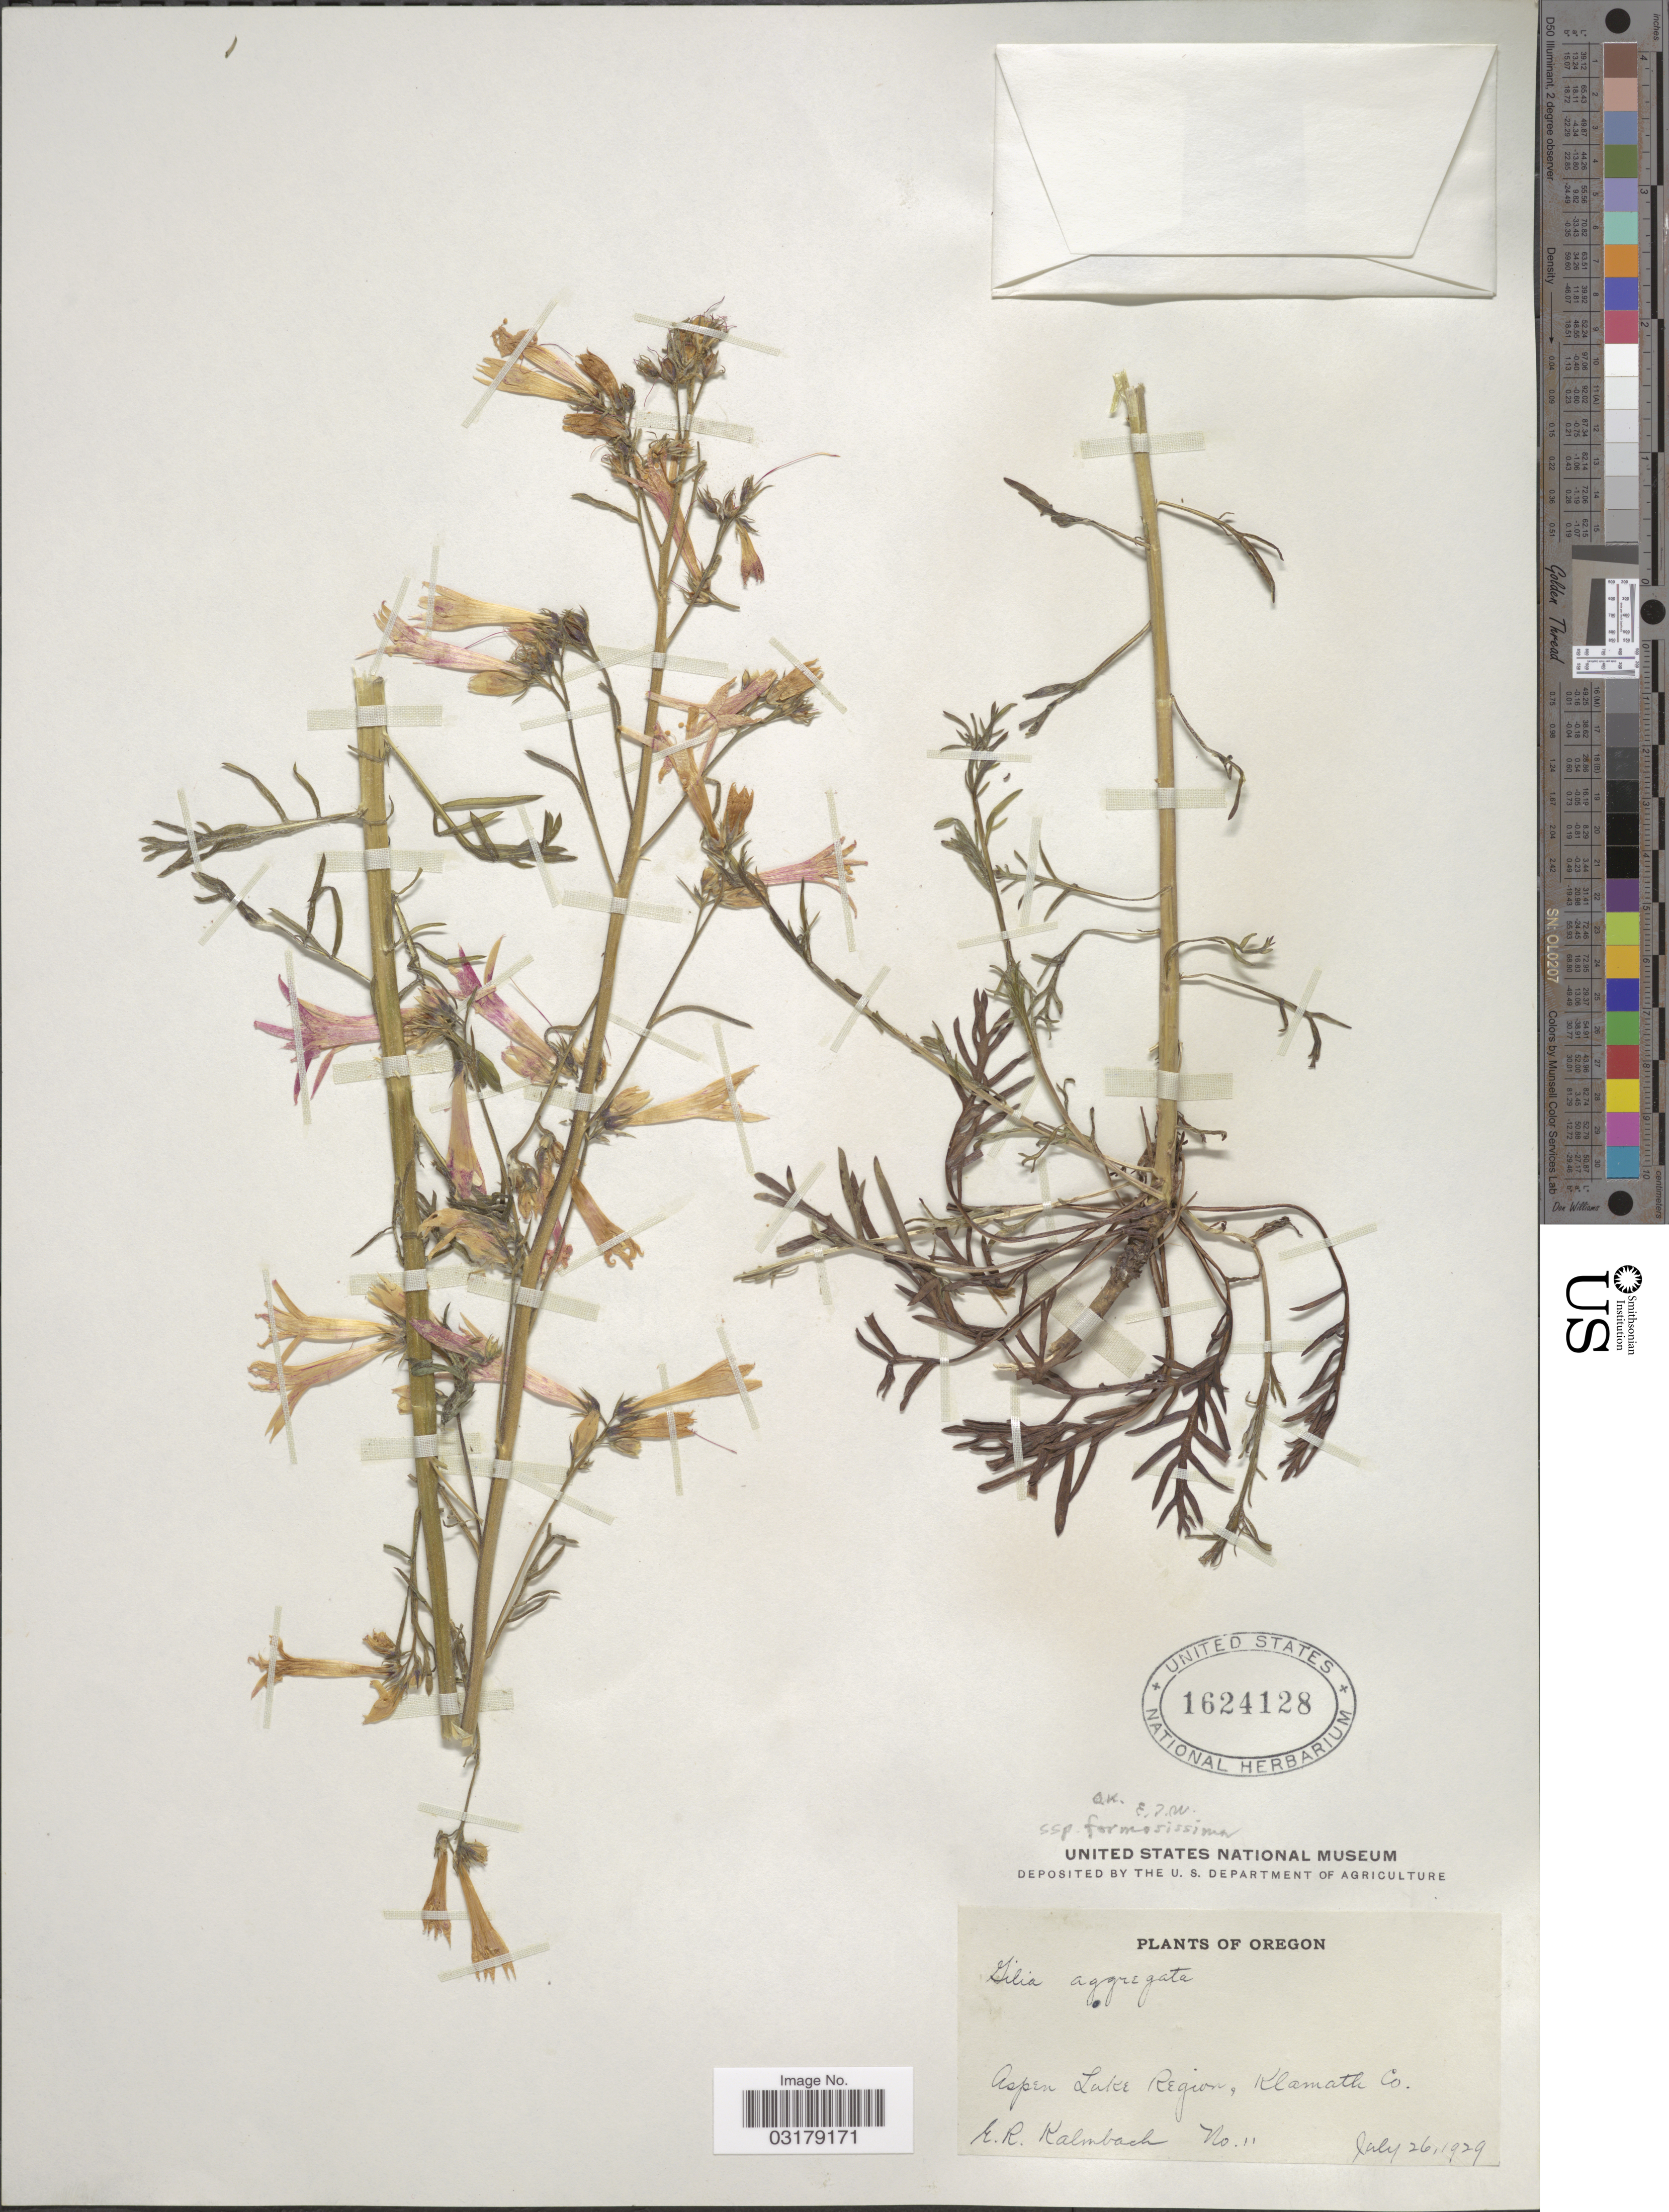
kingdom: Plantae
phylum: Tracheophyta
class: Magnoliopsida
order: Ericales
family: Polemoniaceae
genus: Ipomopsis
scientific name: Ipomopsis aggregata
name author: (Pursh) V.E. Grant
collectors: E. Kalmbach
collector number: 11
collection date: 1929-07-26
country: United States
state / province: Oregon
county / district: Klamath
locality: Aspen Lake Region. Klamath Co.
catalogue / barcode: US 1624128